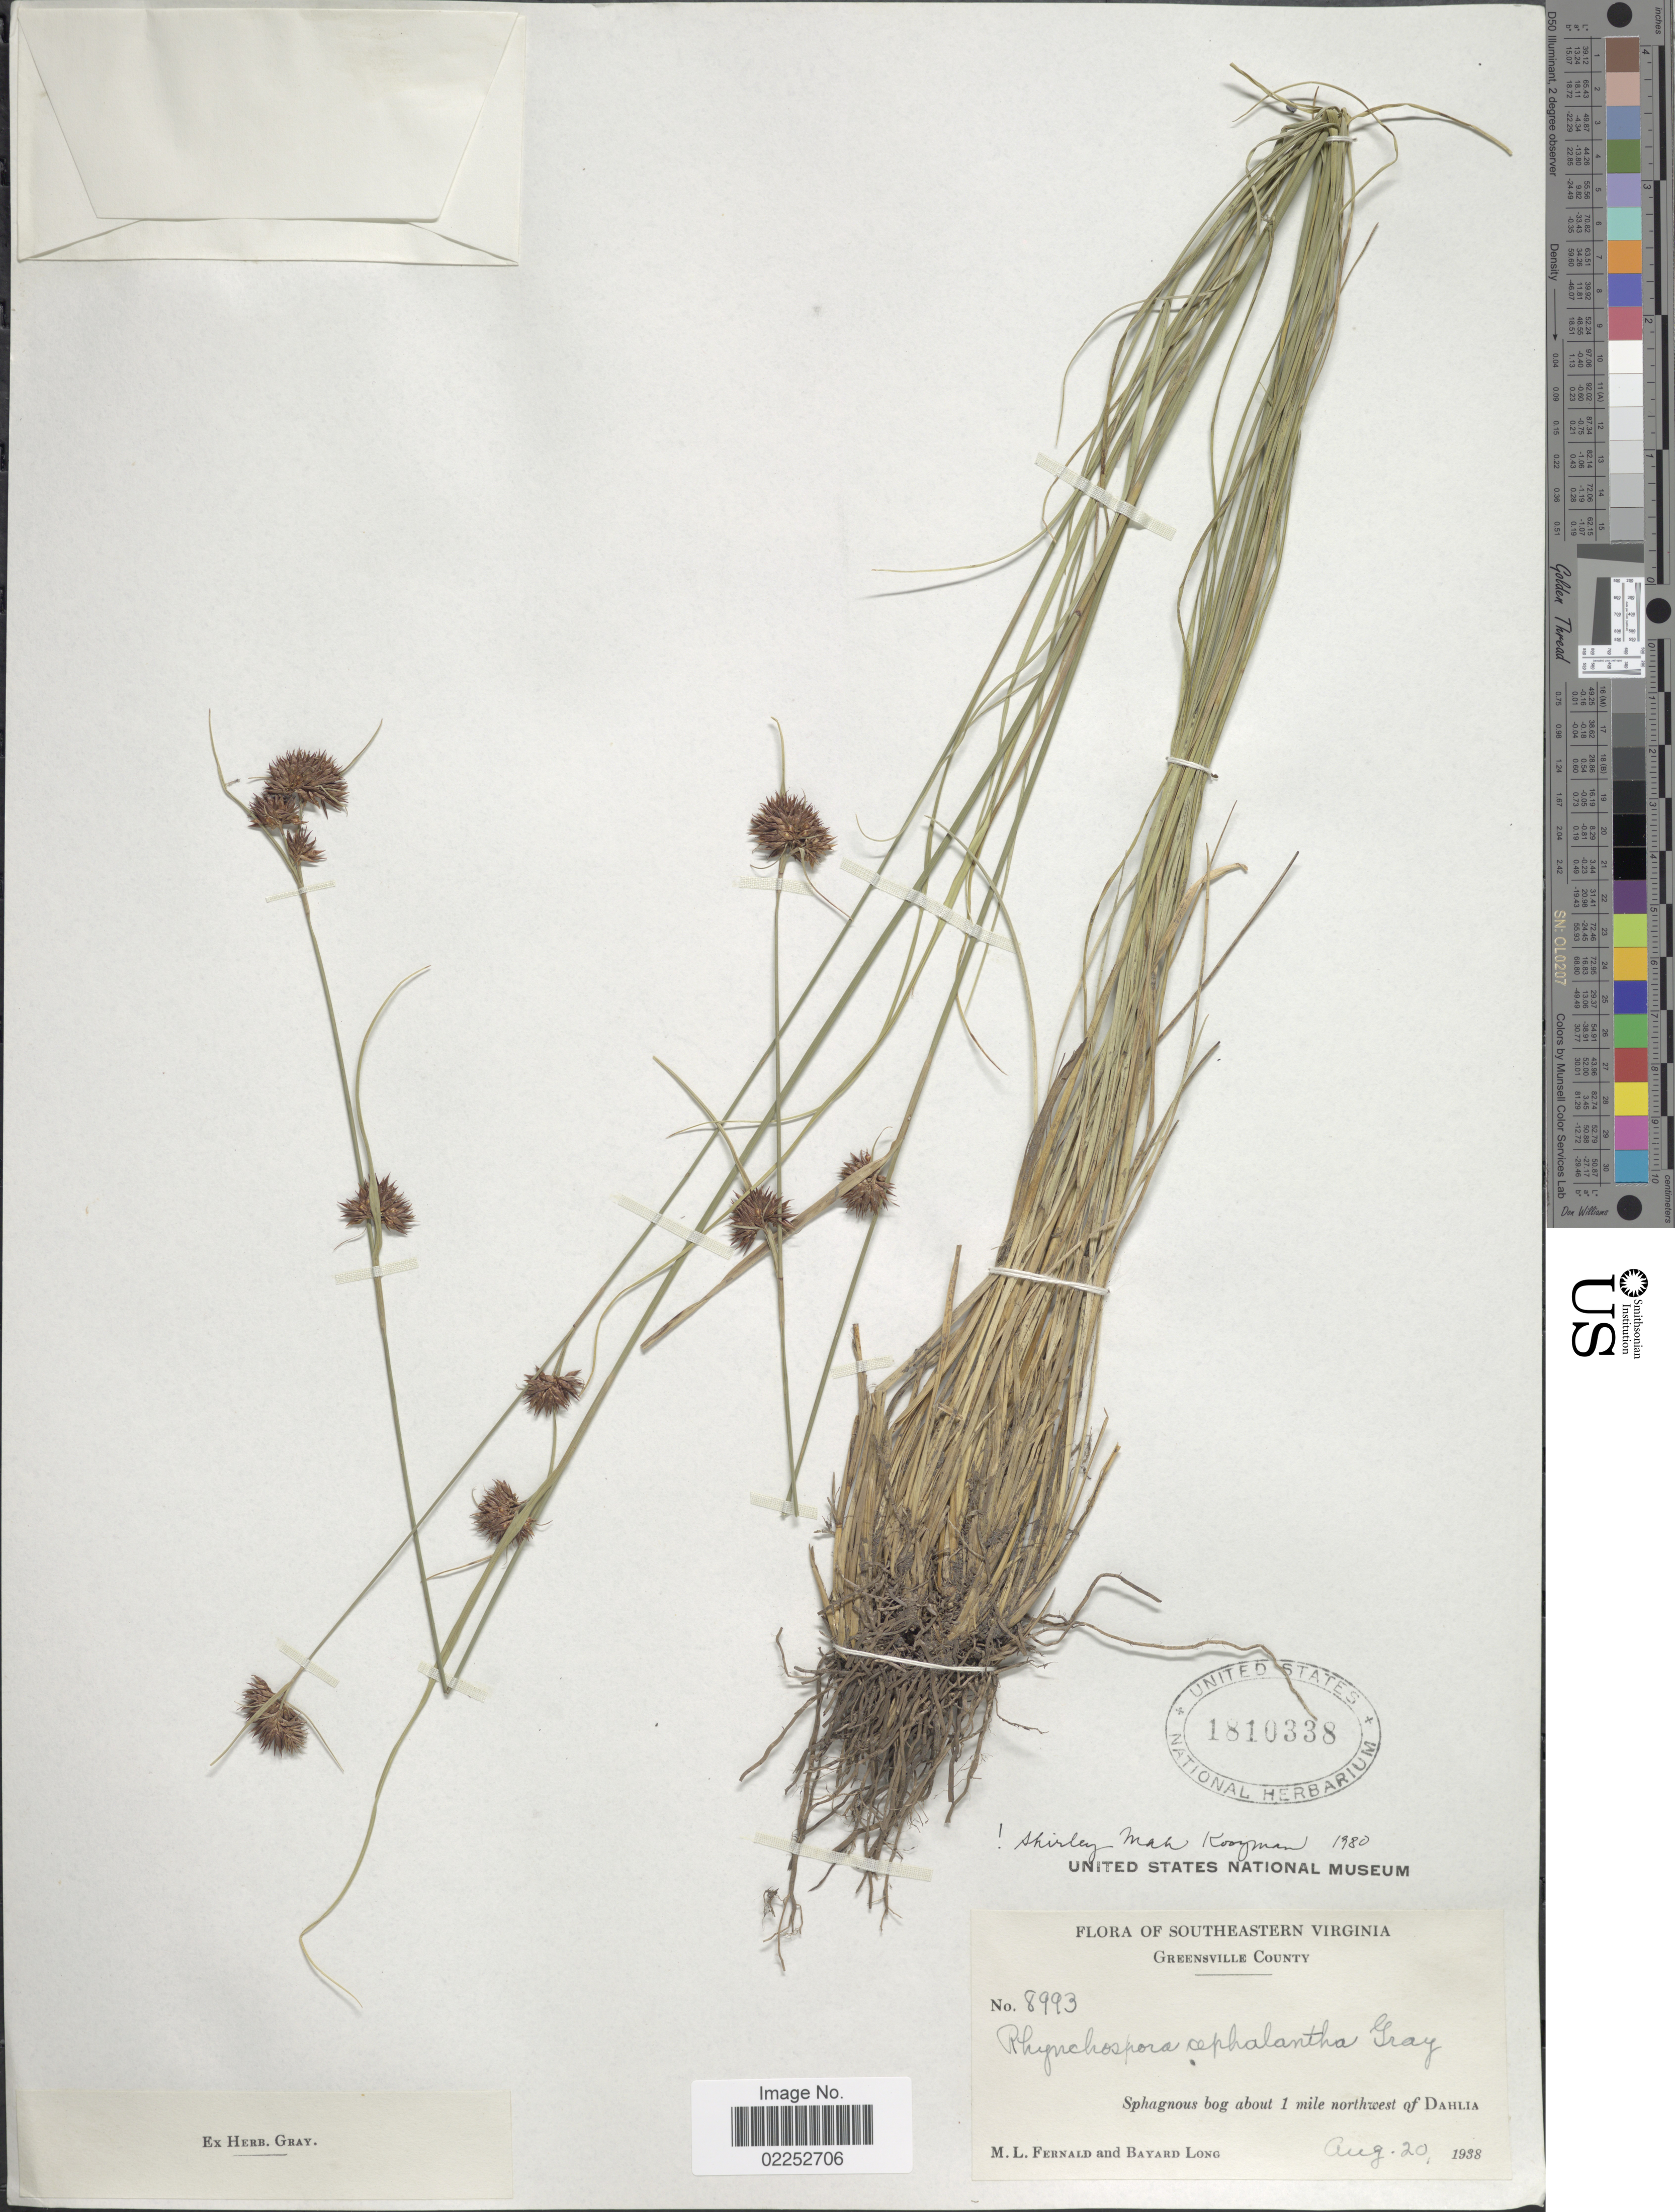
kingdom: Plantae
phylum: Tracheophyta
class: Liliopsida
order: Poales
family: Cyperaceae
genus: Rhynchospora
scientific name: Rhynchospora cephalantha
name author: A. Gray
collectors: M. L. Fernald & B. Long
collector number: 8993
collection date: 1938-08-20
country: United States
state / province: Virginia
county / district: Greensville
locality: Southeastern Virginia. Greensville County. about 1 mile northwest of Dahlia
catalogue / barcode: US 1810338